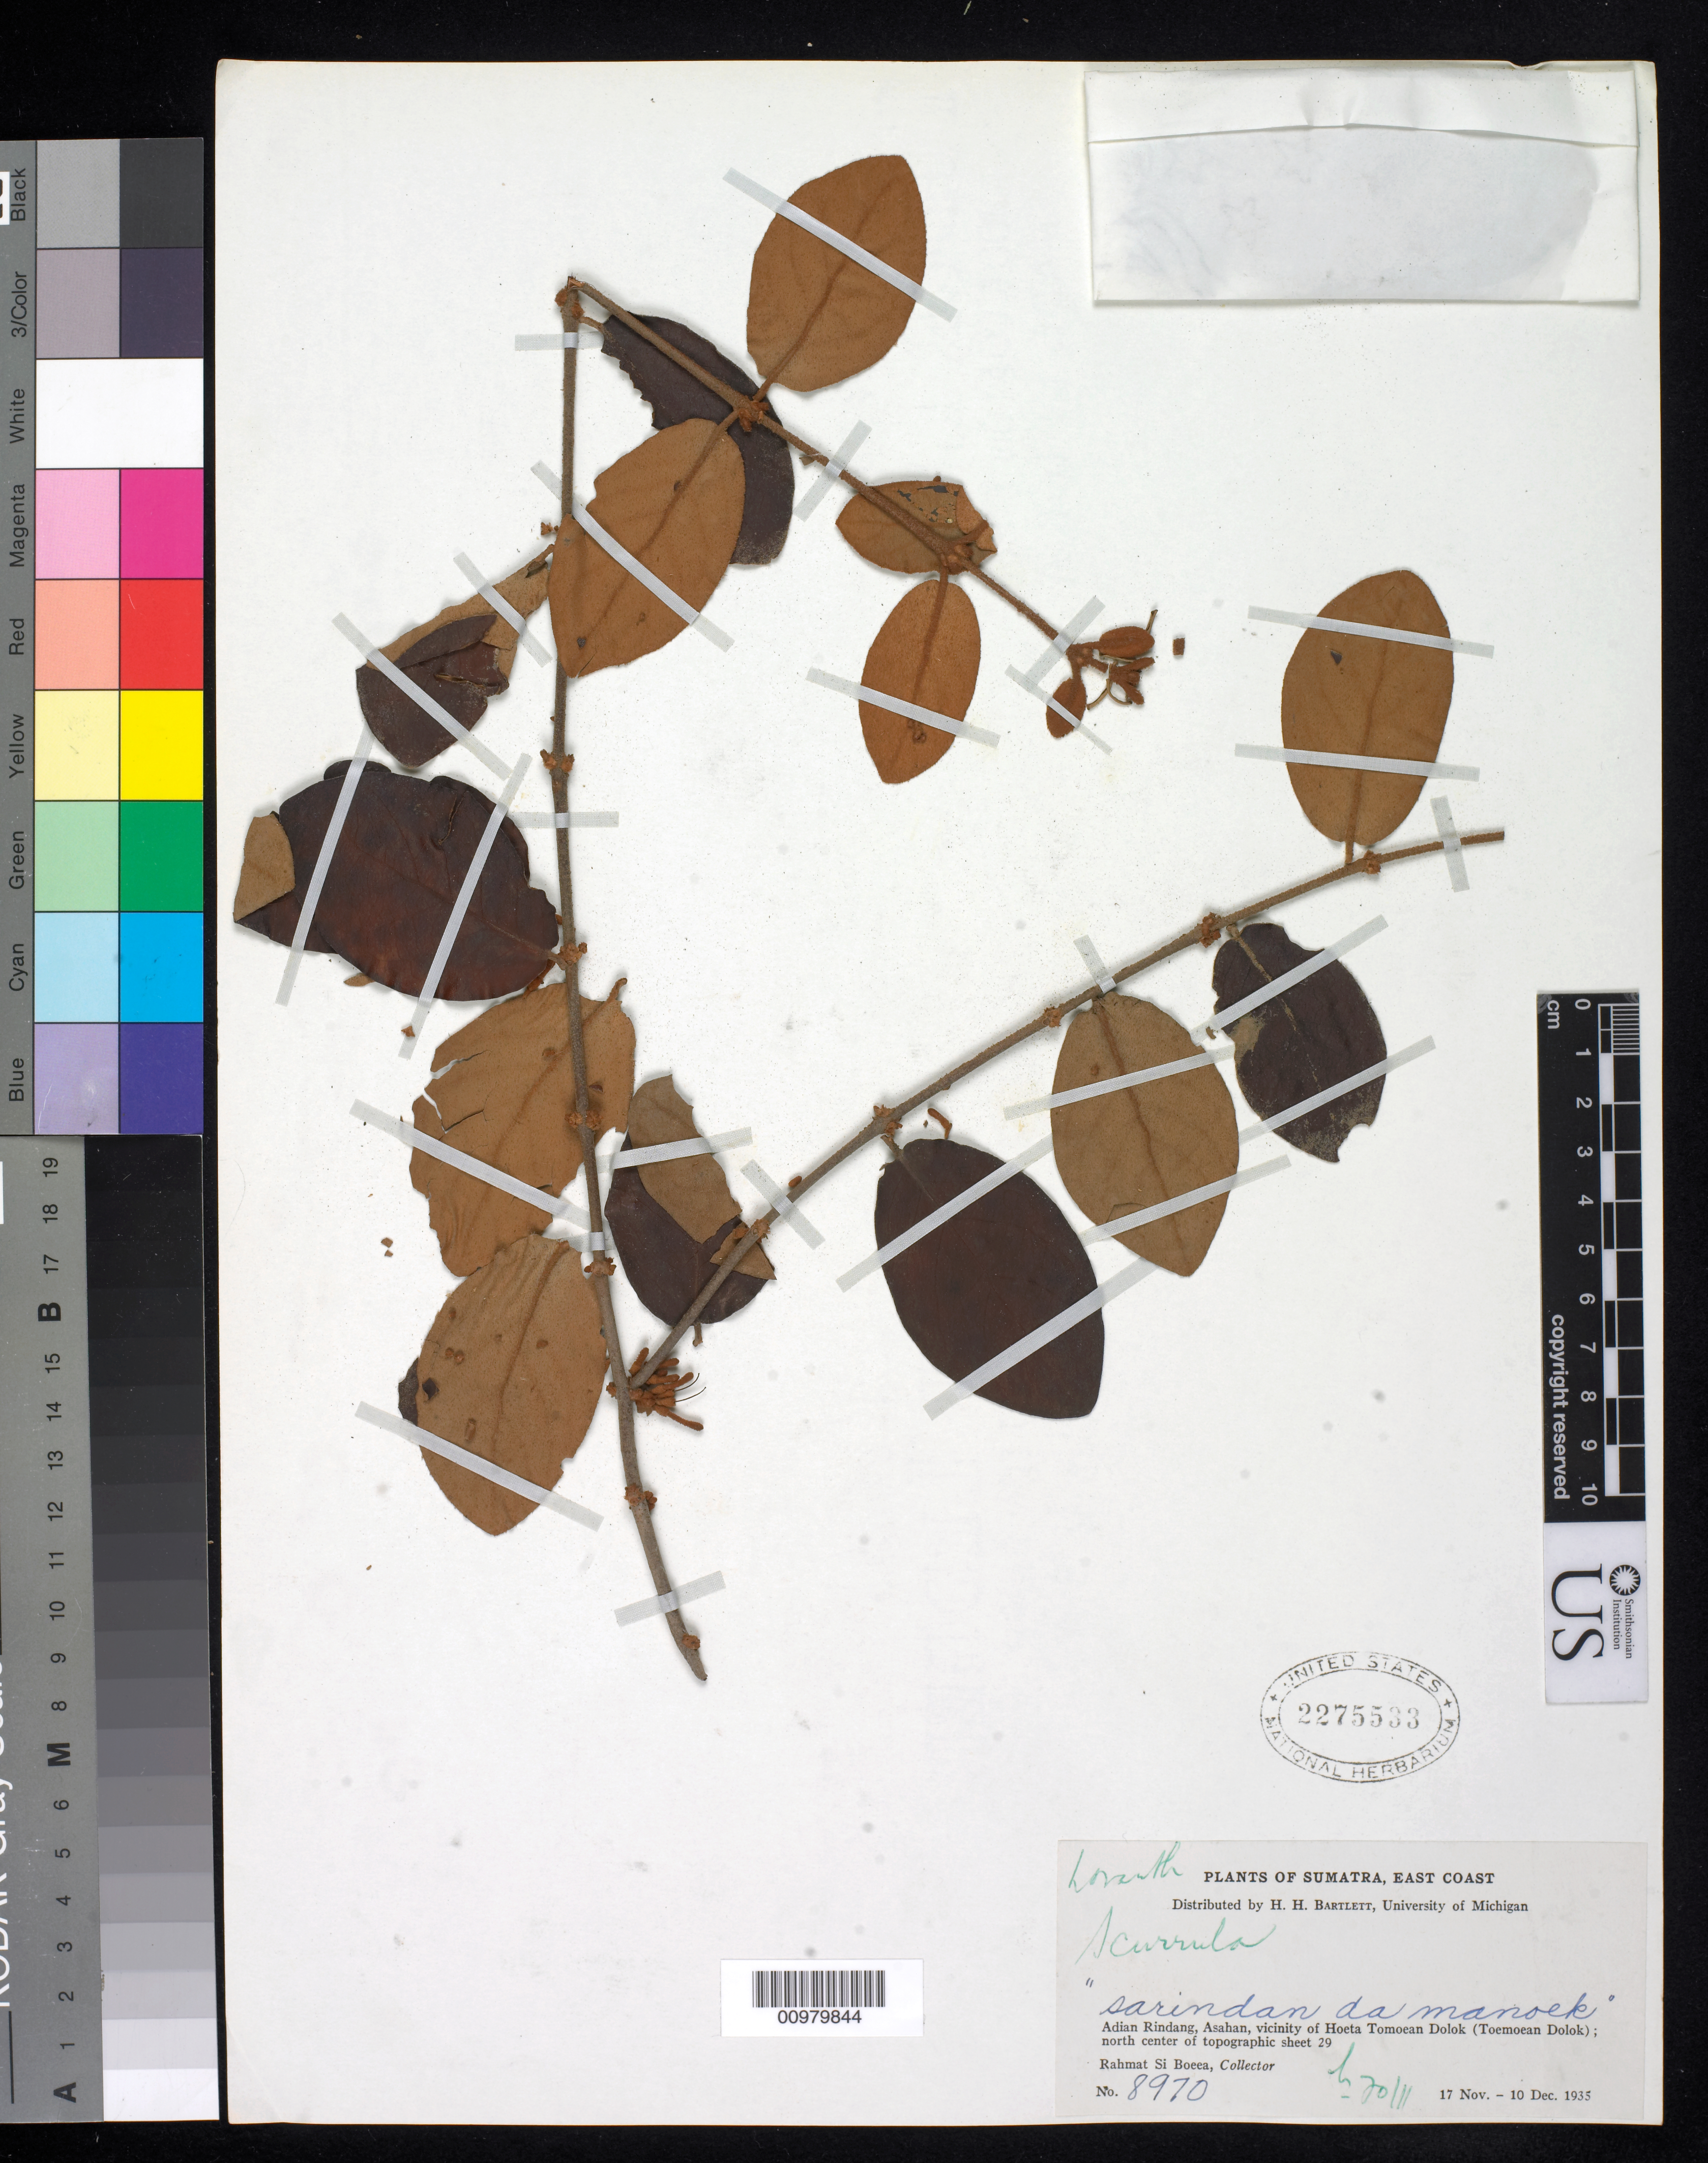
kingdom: Plantae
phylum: Tracheophyta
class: Magnoliopsida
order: Santalales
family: Loranthaceae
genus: Scurrula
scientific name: Scurrula sp.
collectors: Rahmat Si Boeea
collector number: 8970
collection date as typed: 17 Nov 1935 to 10 Dec 1935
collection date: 1935-11-17/1935-12-10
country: Indonesia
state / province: Sumatra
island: Sumatra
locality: East Coast, Adian Rindang, Asahan, vicinity of Hoeta Tomoean Dolok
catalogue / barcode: US 2275533